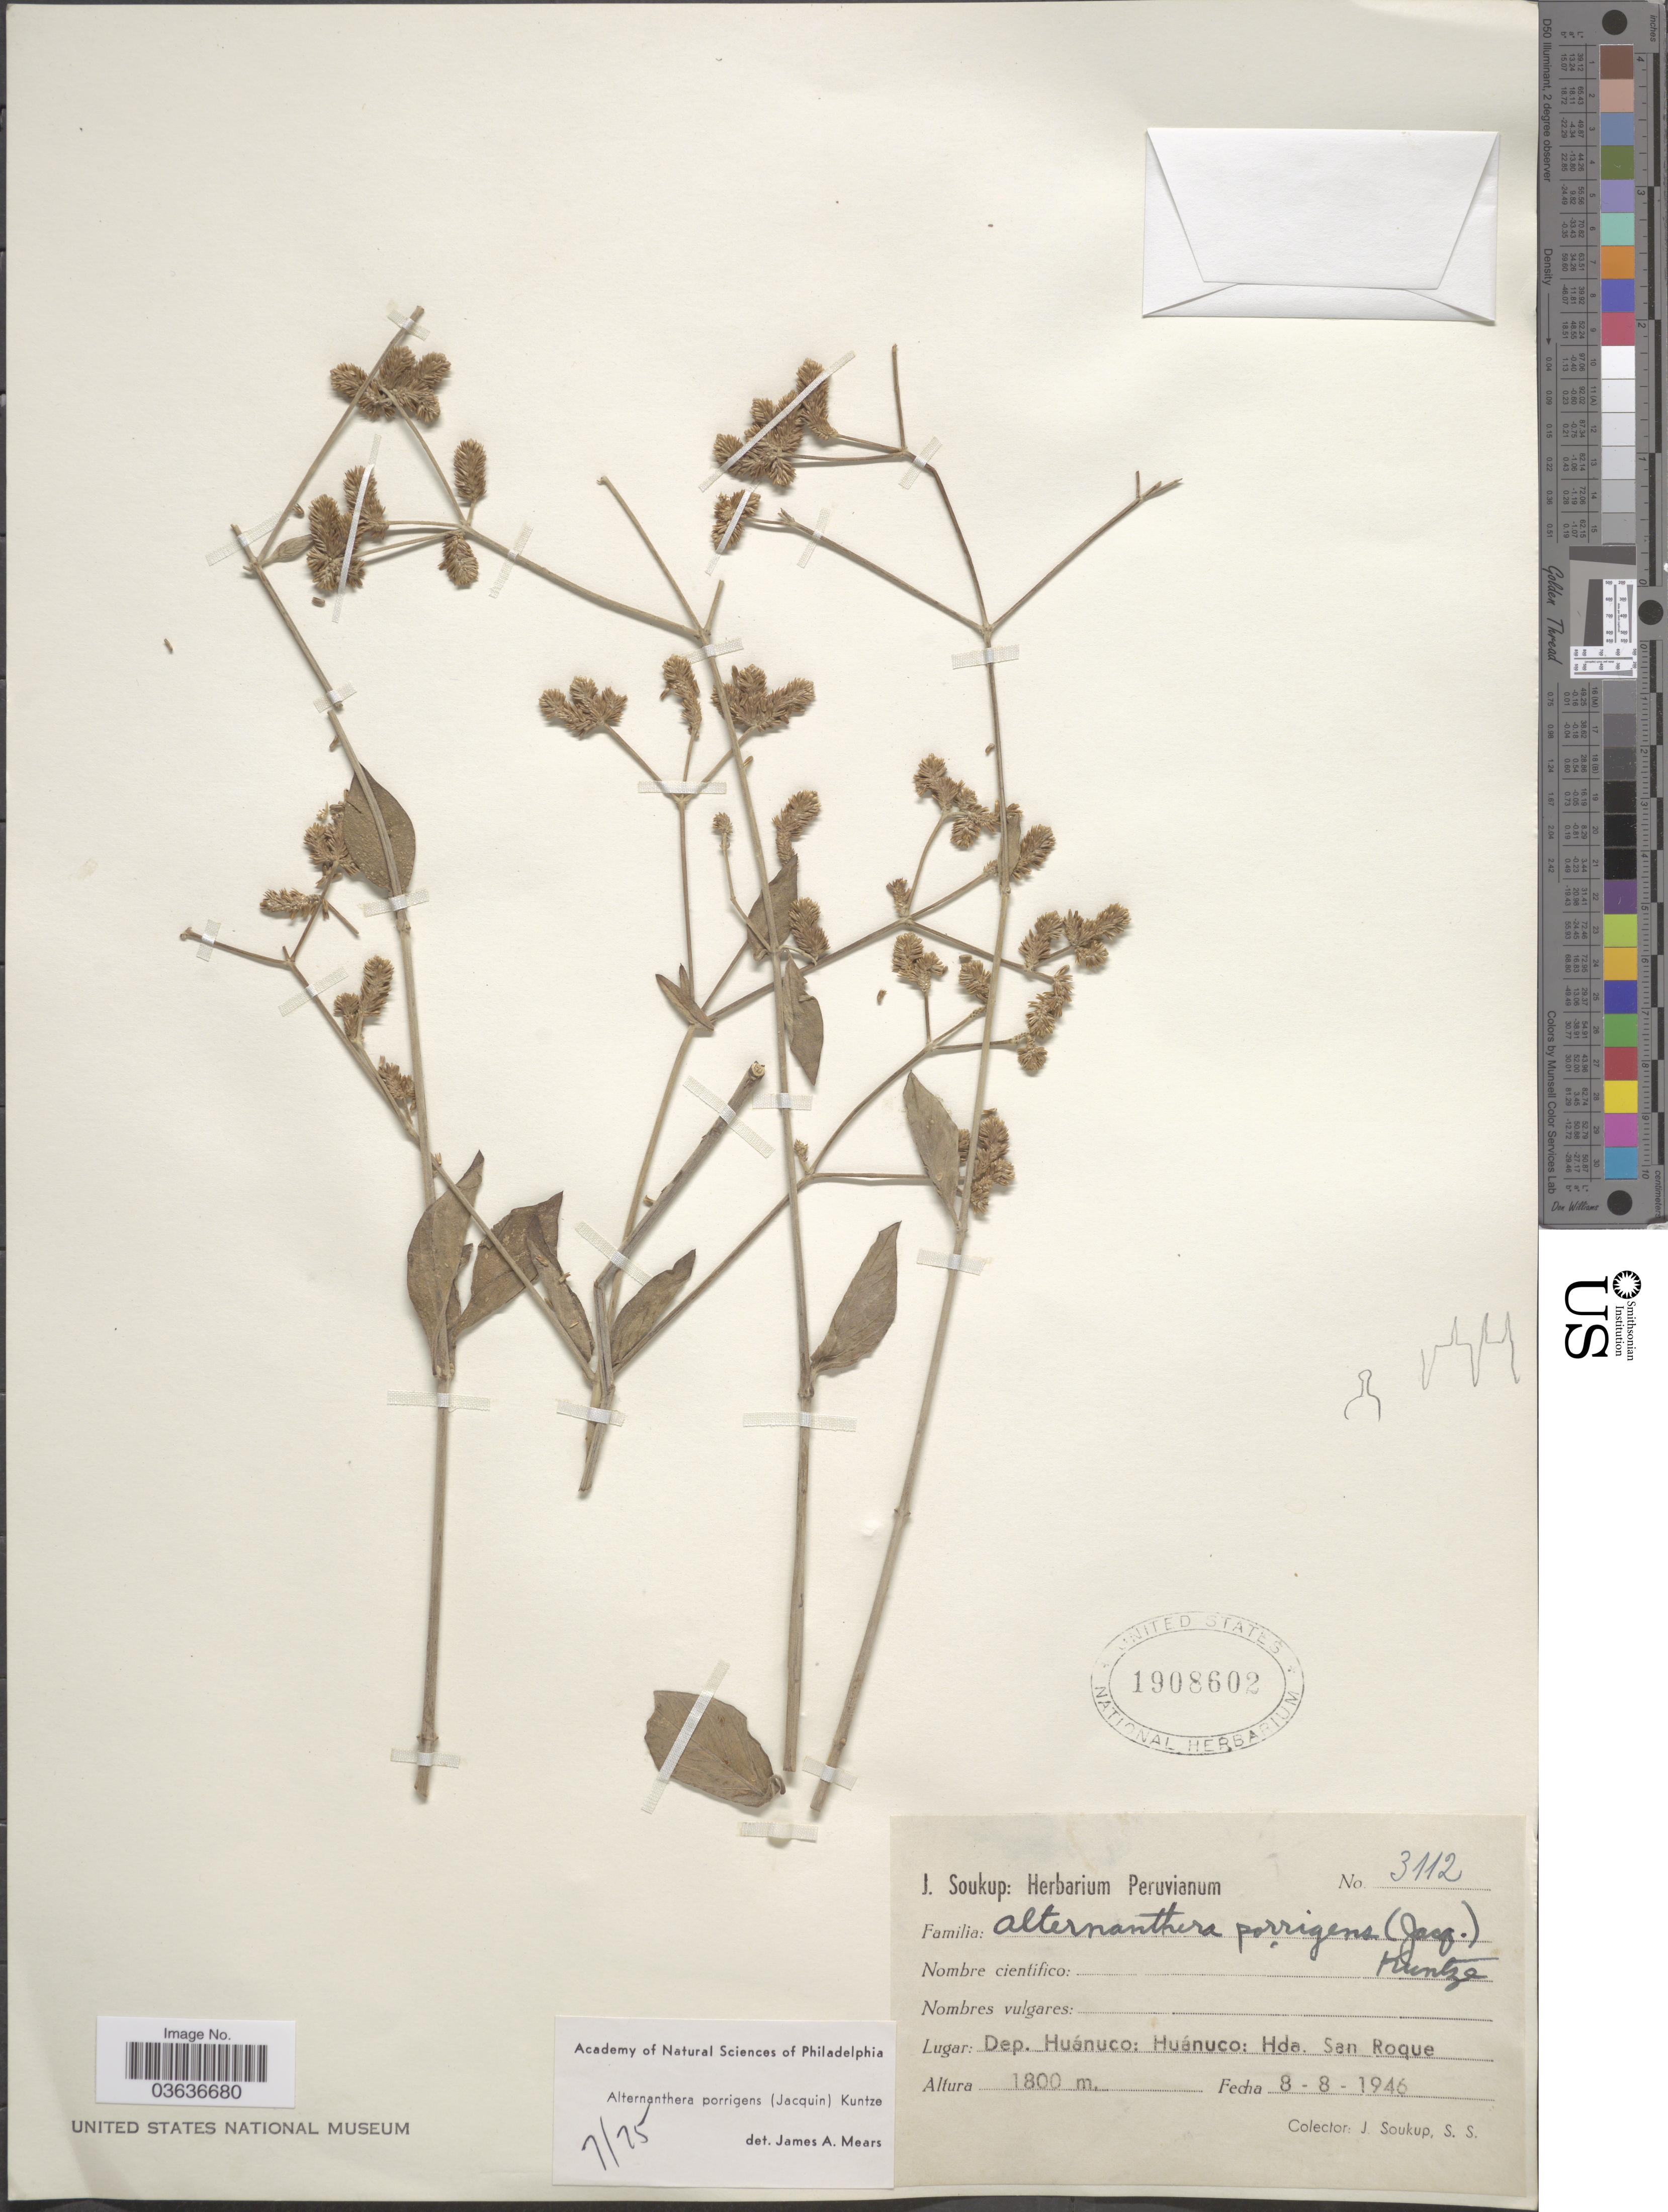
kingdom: Plantae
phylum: Tracheophyta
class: Magnoliopsida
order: Caryophyllales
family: Amaranthaceae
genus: Alternanthera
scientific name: Alternanthera porrigens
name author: (Jacq.) Kuntze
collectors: J. Soukup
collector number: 3112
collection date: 1946-08-08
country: Peru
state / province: Huánuco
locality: Dep. Huánuco: Huánuco: Hda. San Roque.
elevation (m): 1800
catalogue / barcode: US 1908602